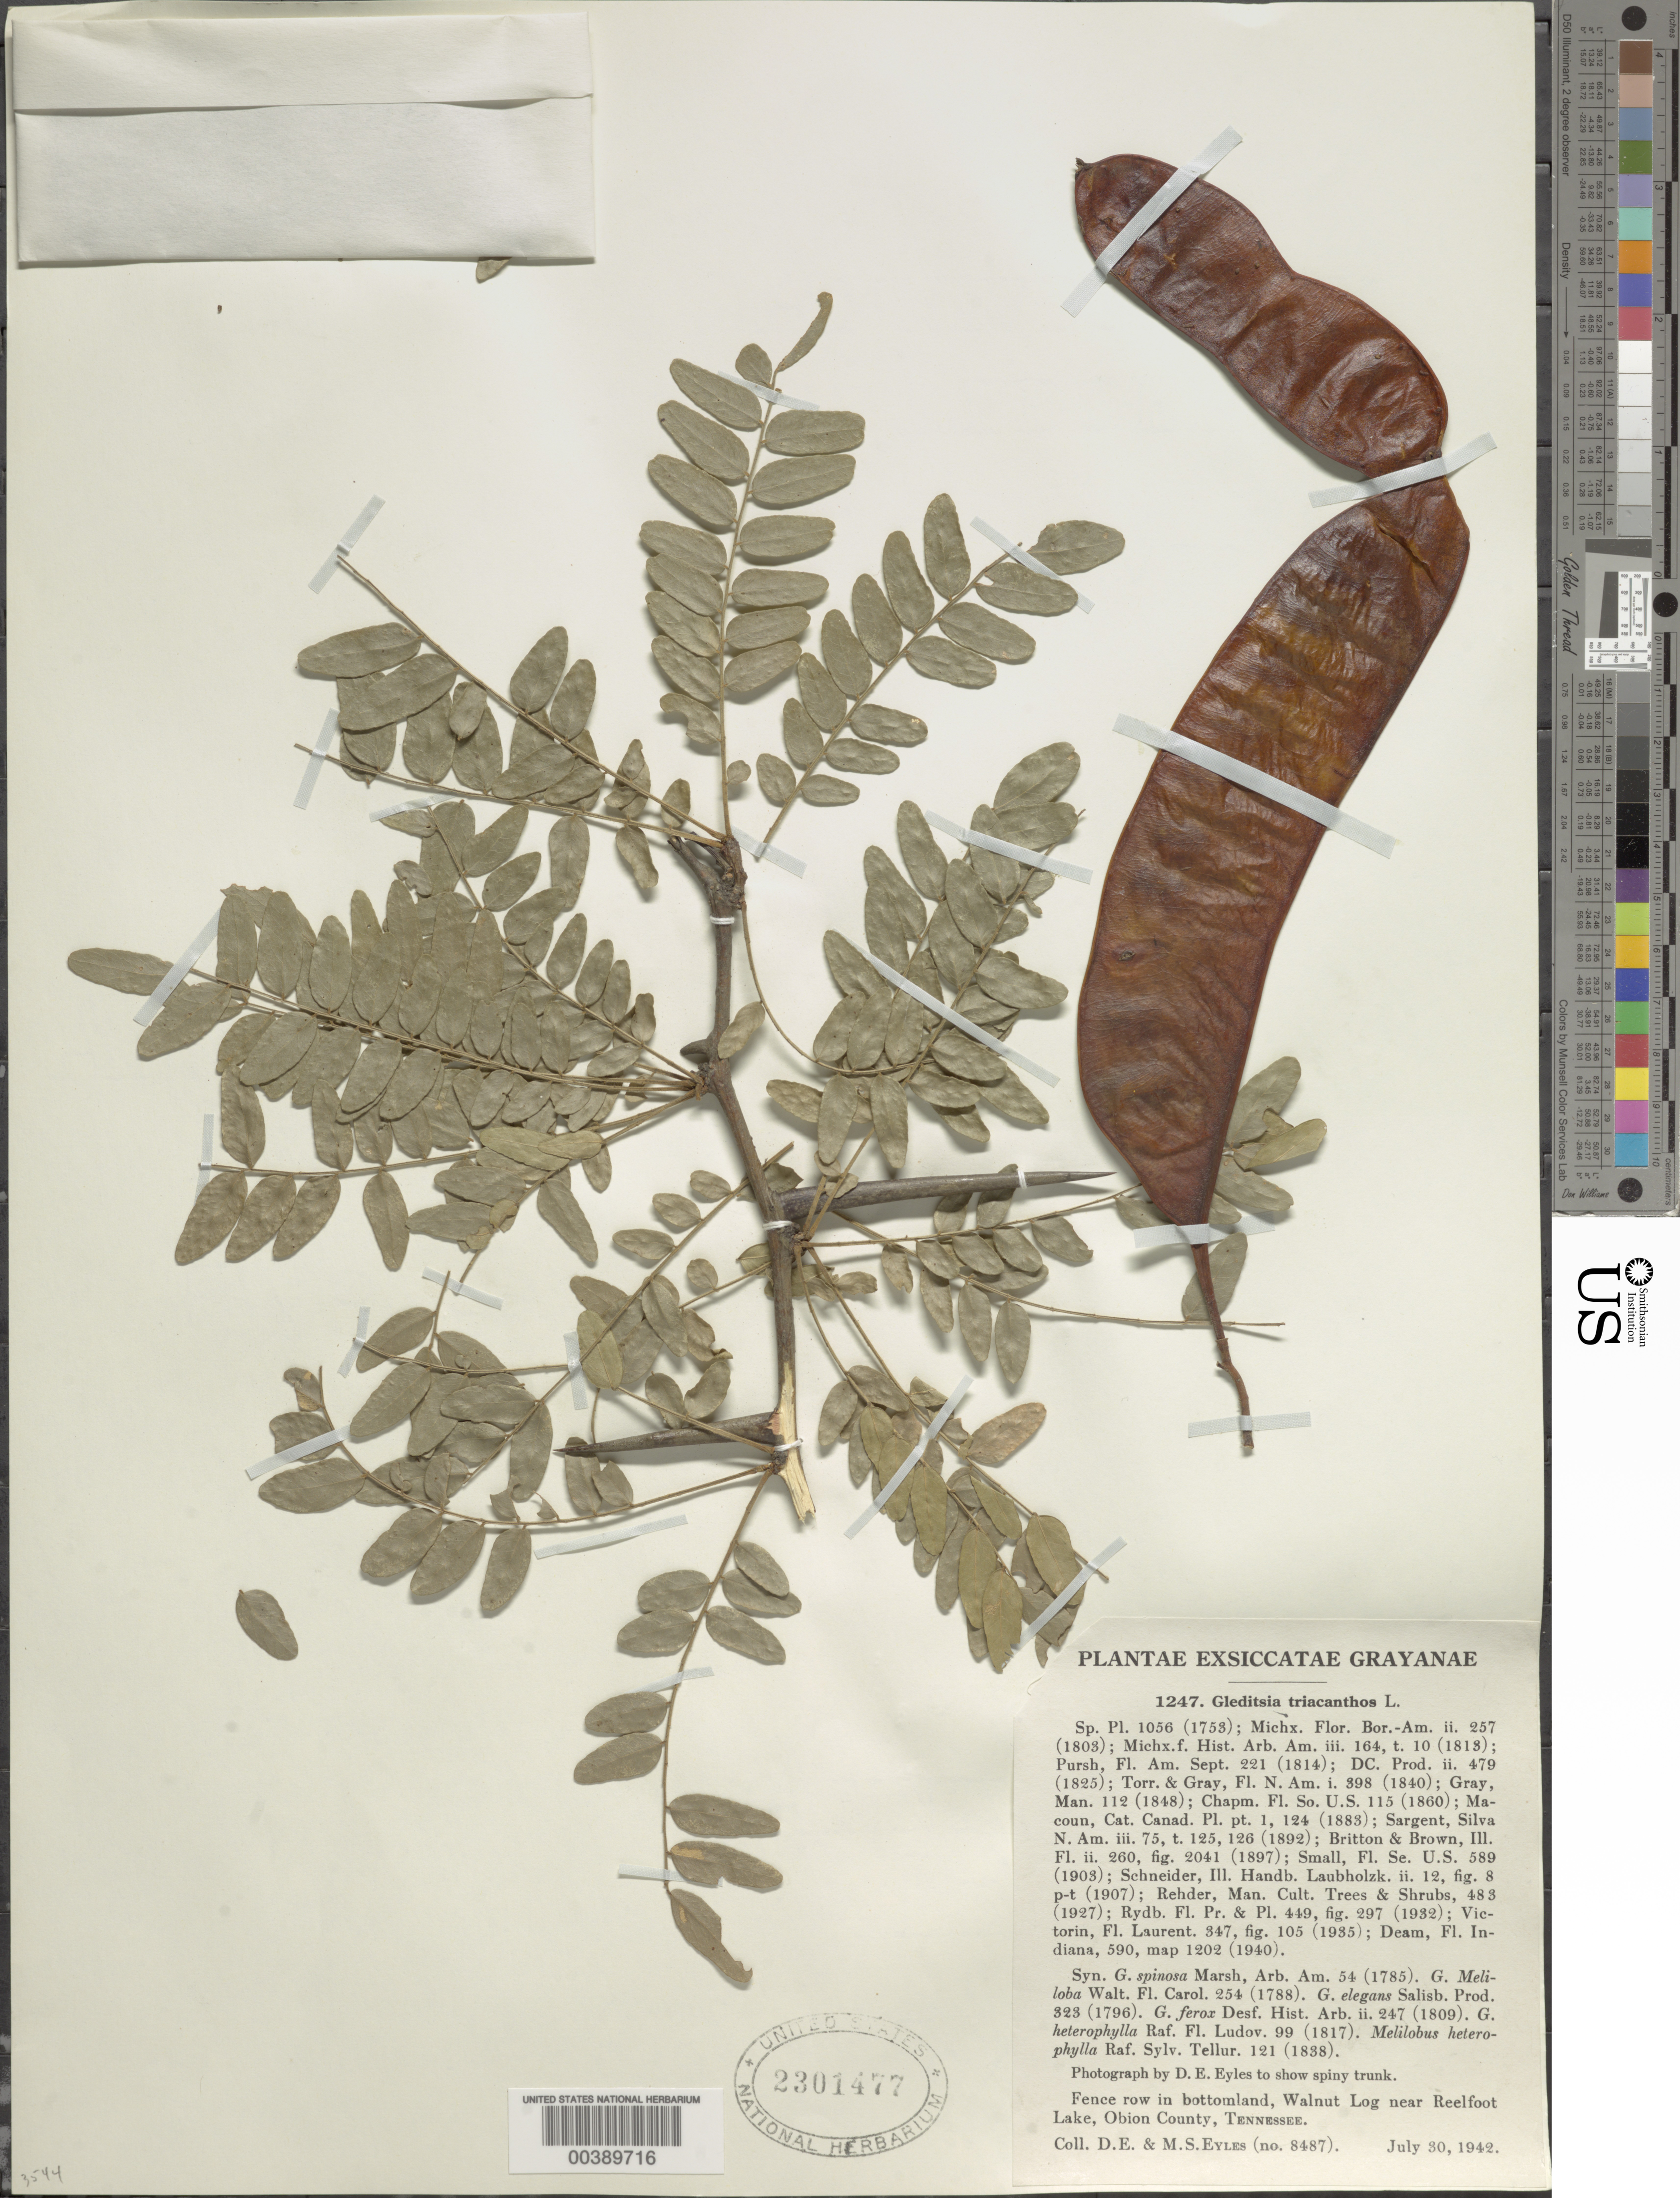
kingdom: Plantae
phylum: Tracheophyta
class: Magnoliopsida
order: Fabales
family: Fabaceae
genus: Gleditsia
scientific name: Gleditsia triacanthos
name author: L.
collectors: D. Eyles & M. Eyles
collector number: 8487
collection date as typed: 30 Jul 1942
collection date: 1942-07-30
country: United States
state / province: Tennessee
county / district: Obion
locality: Walnut log near reelfoot lake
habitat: Fence row in bottomland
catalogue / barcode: US 2301477